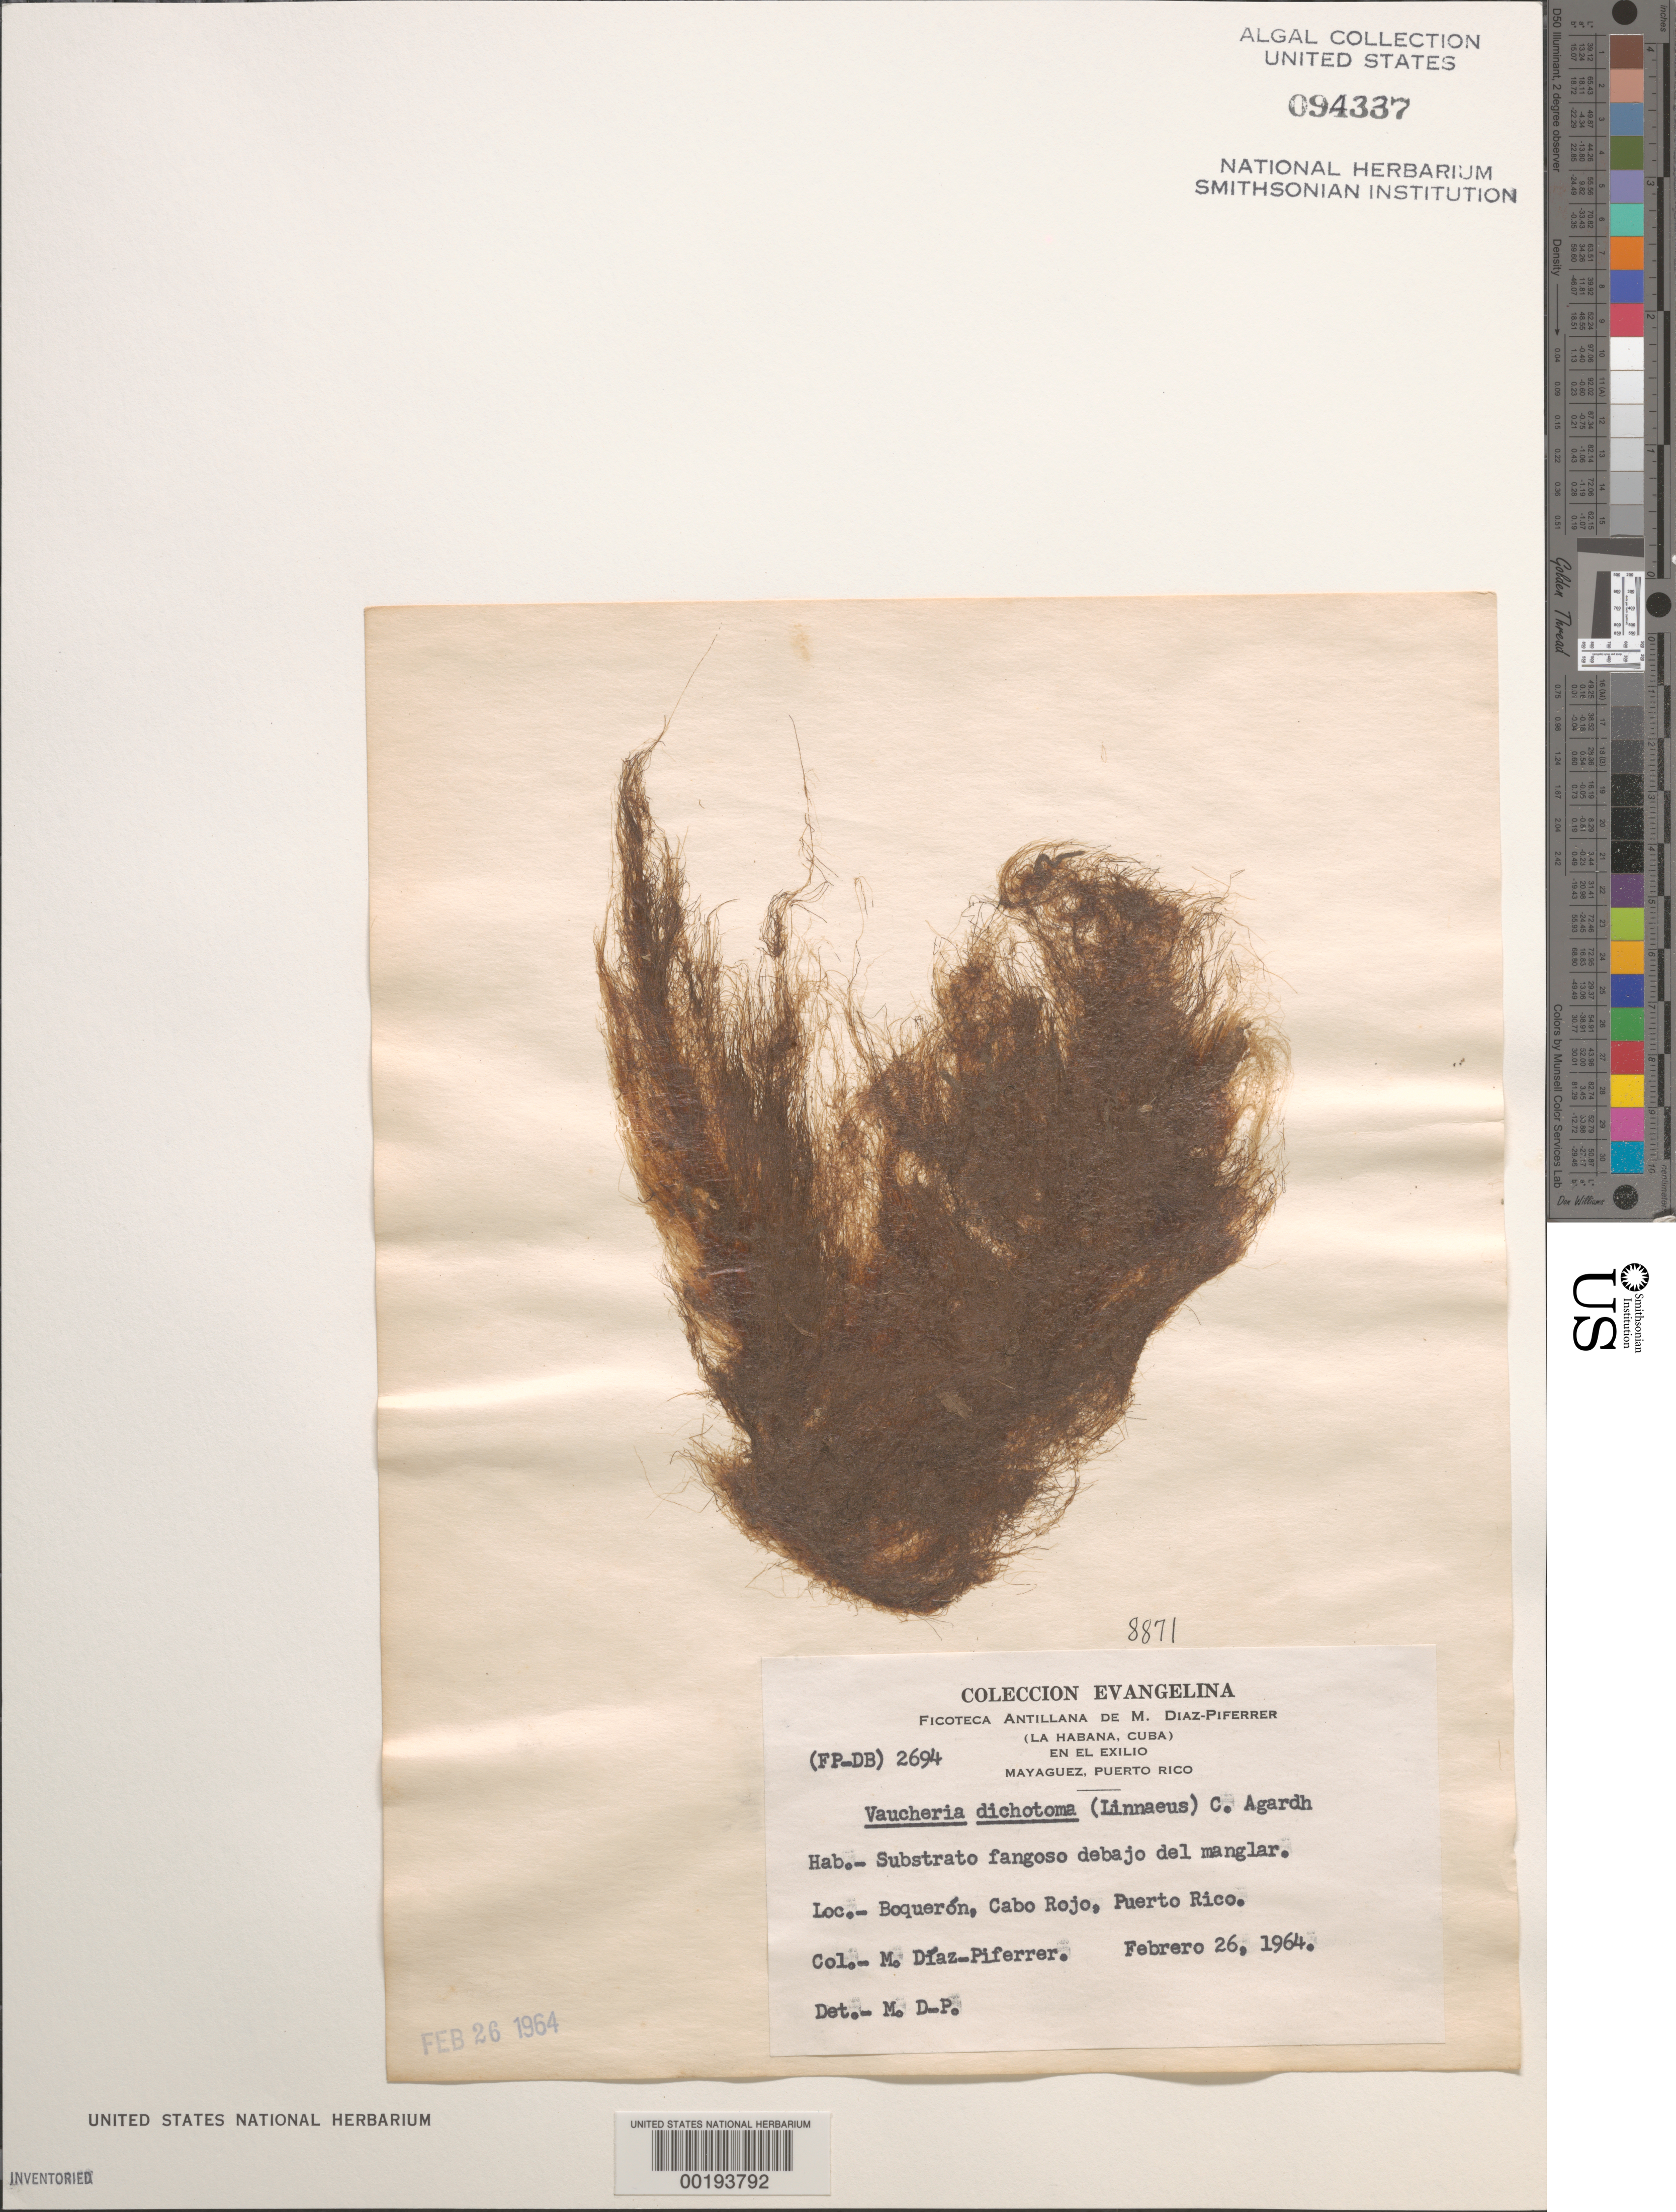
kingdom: Chromista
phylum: Ochrophyta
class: Xanthophyceae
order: Vaucheriales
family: Vaucheriaceae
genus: Vaucheria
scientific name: Vaucheria dichotoma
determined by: Diaz-Piferrer, M.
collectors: M. Diaz-Piferrer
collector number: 8871 & (FP-DB) 2694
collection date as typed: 26 Feb 1964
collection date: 1964-02-26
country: Puerto Rico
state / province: Cabo Rojo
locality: Boqueron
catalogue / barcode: US 94337